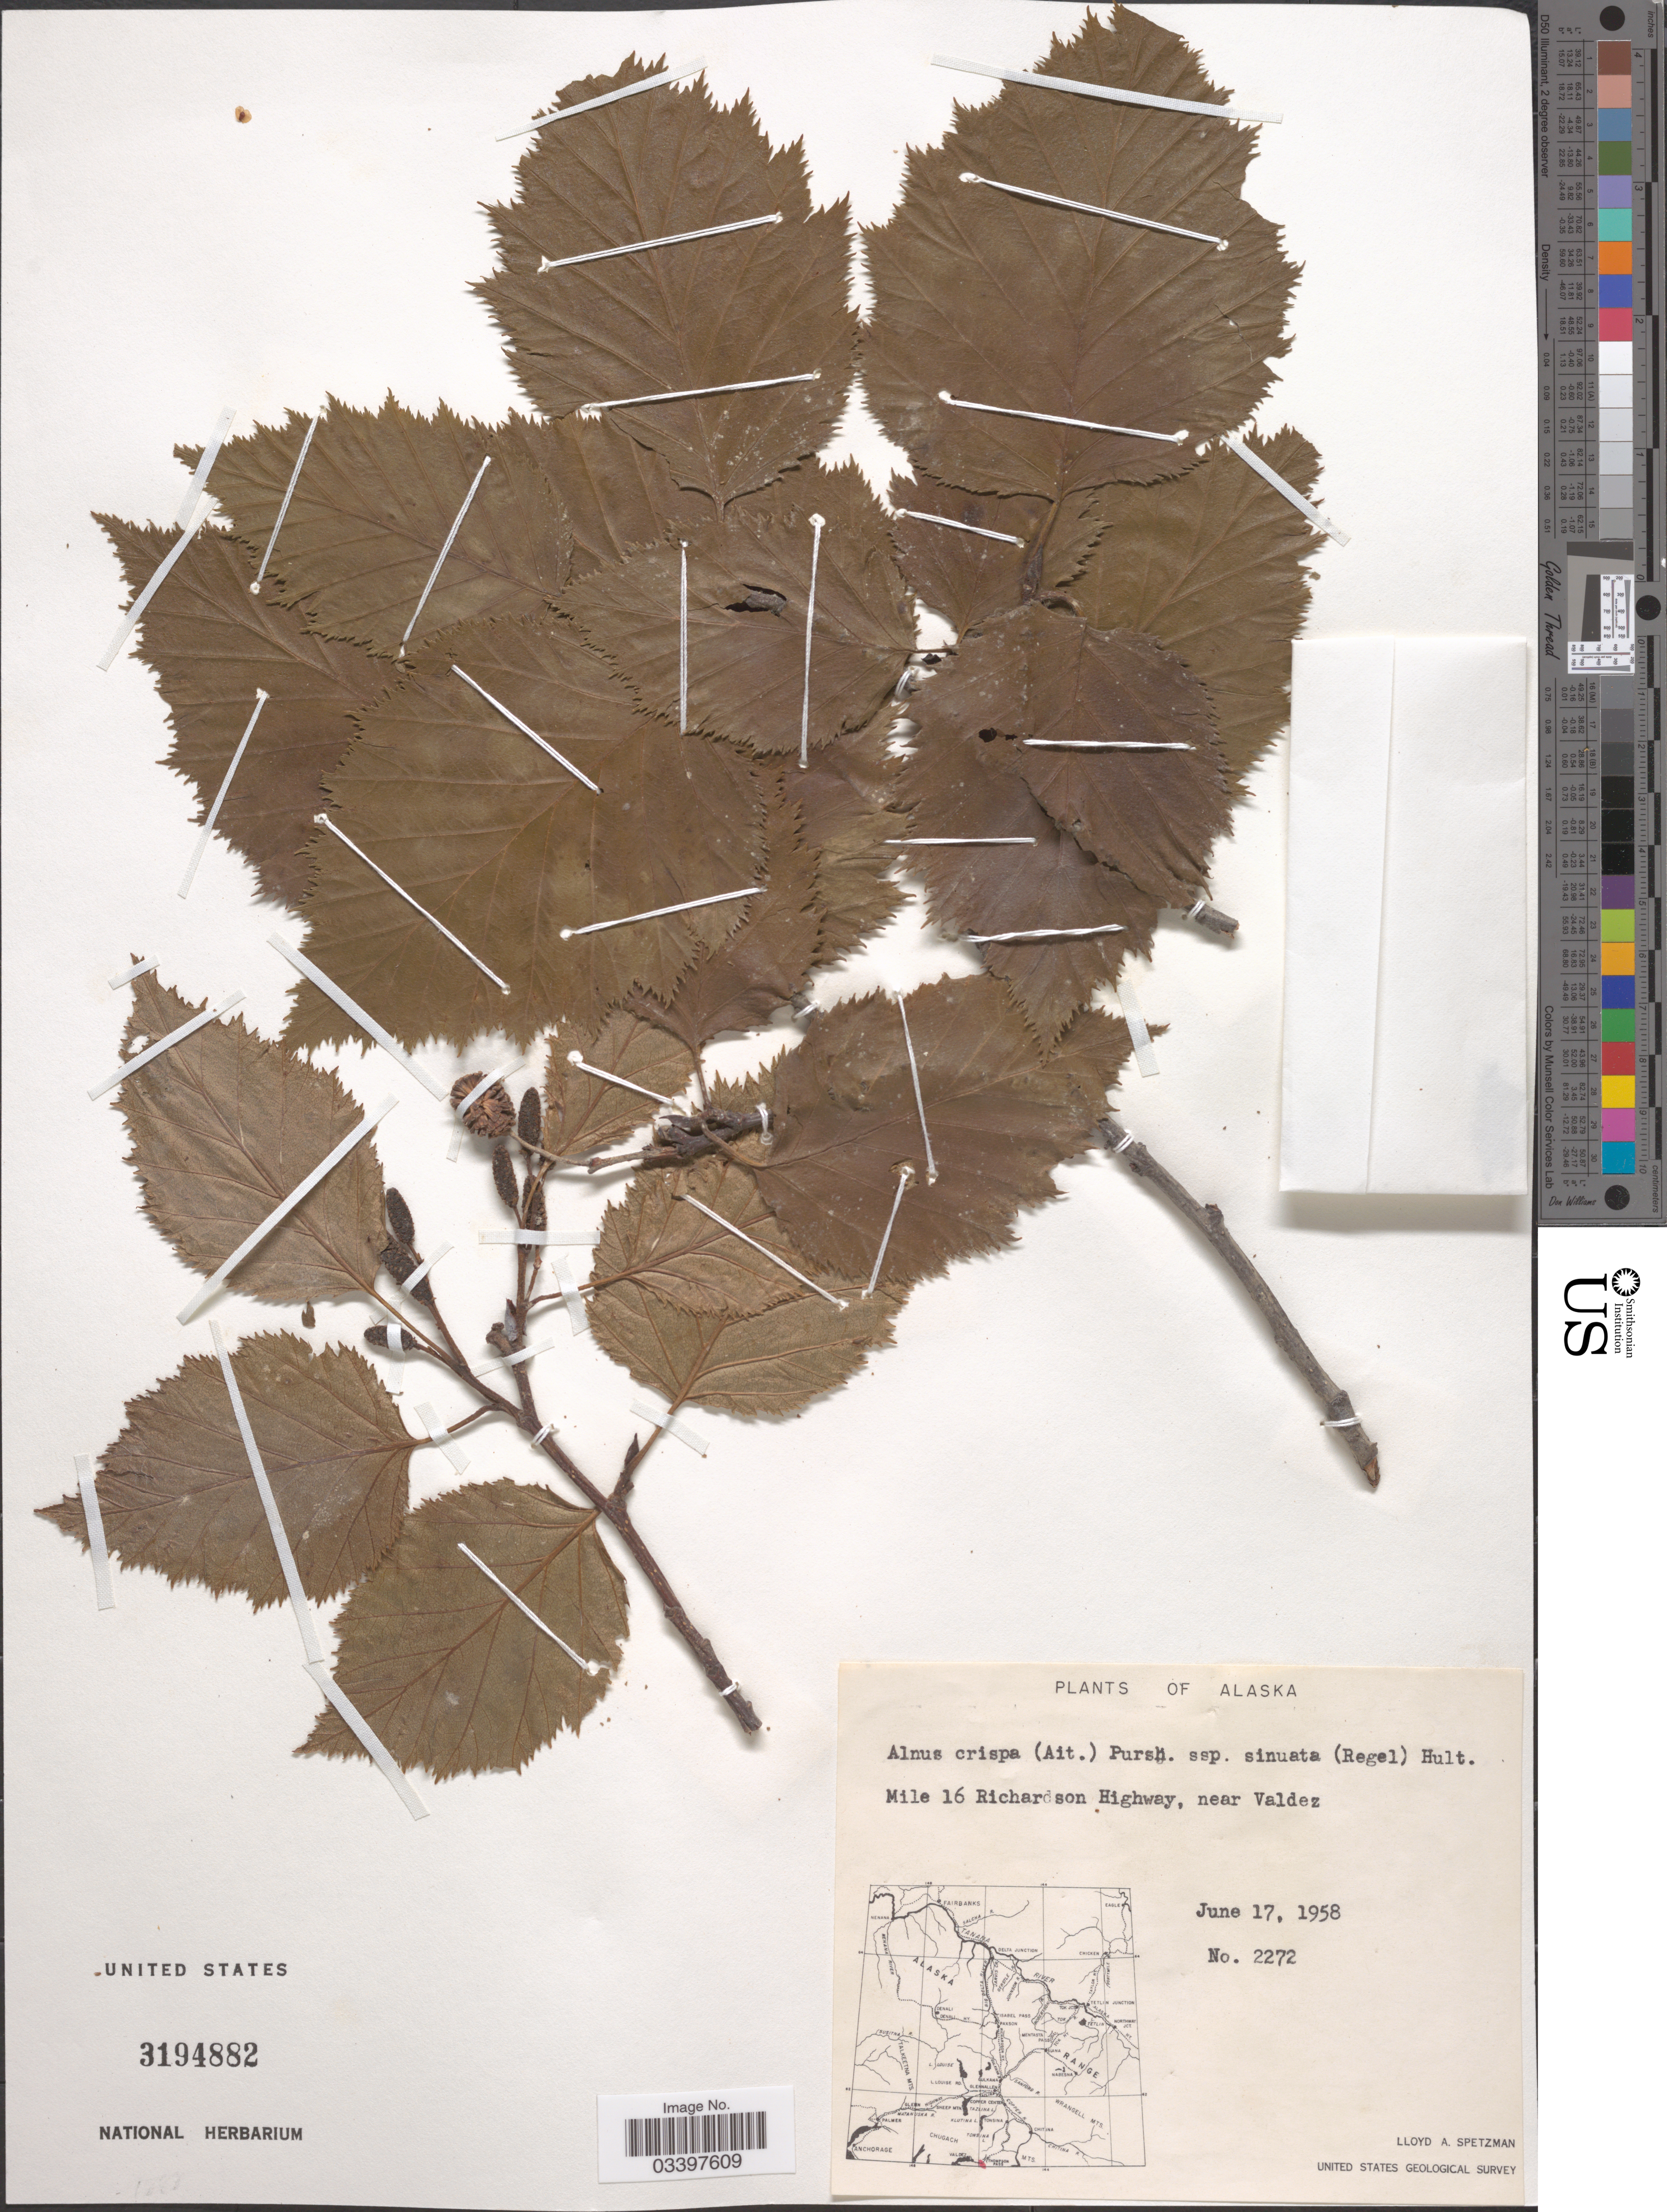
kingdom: Plantae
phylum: Tracheophyta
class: Magnoliopsida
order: Fagales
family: Betulaceae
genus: Alnus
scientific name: Alnus alnobetula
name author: (Ehrh.) K. Koch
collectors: L. Spetzman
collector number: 2272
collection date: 1958-06-17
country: United States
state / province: Alaska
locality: Mile 16 Richardson Highway, near Valdez.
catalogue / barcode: US 3194882